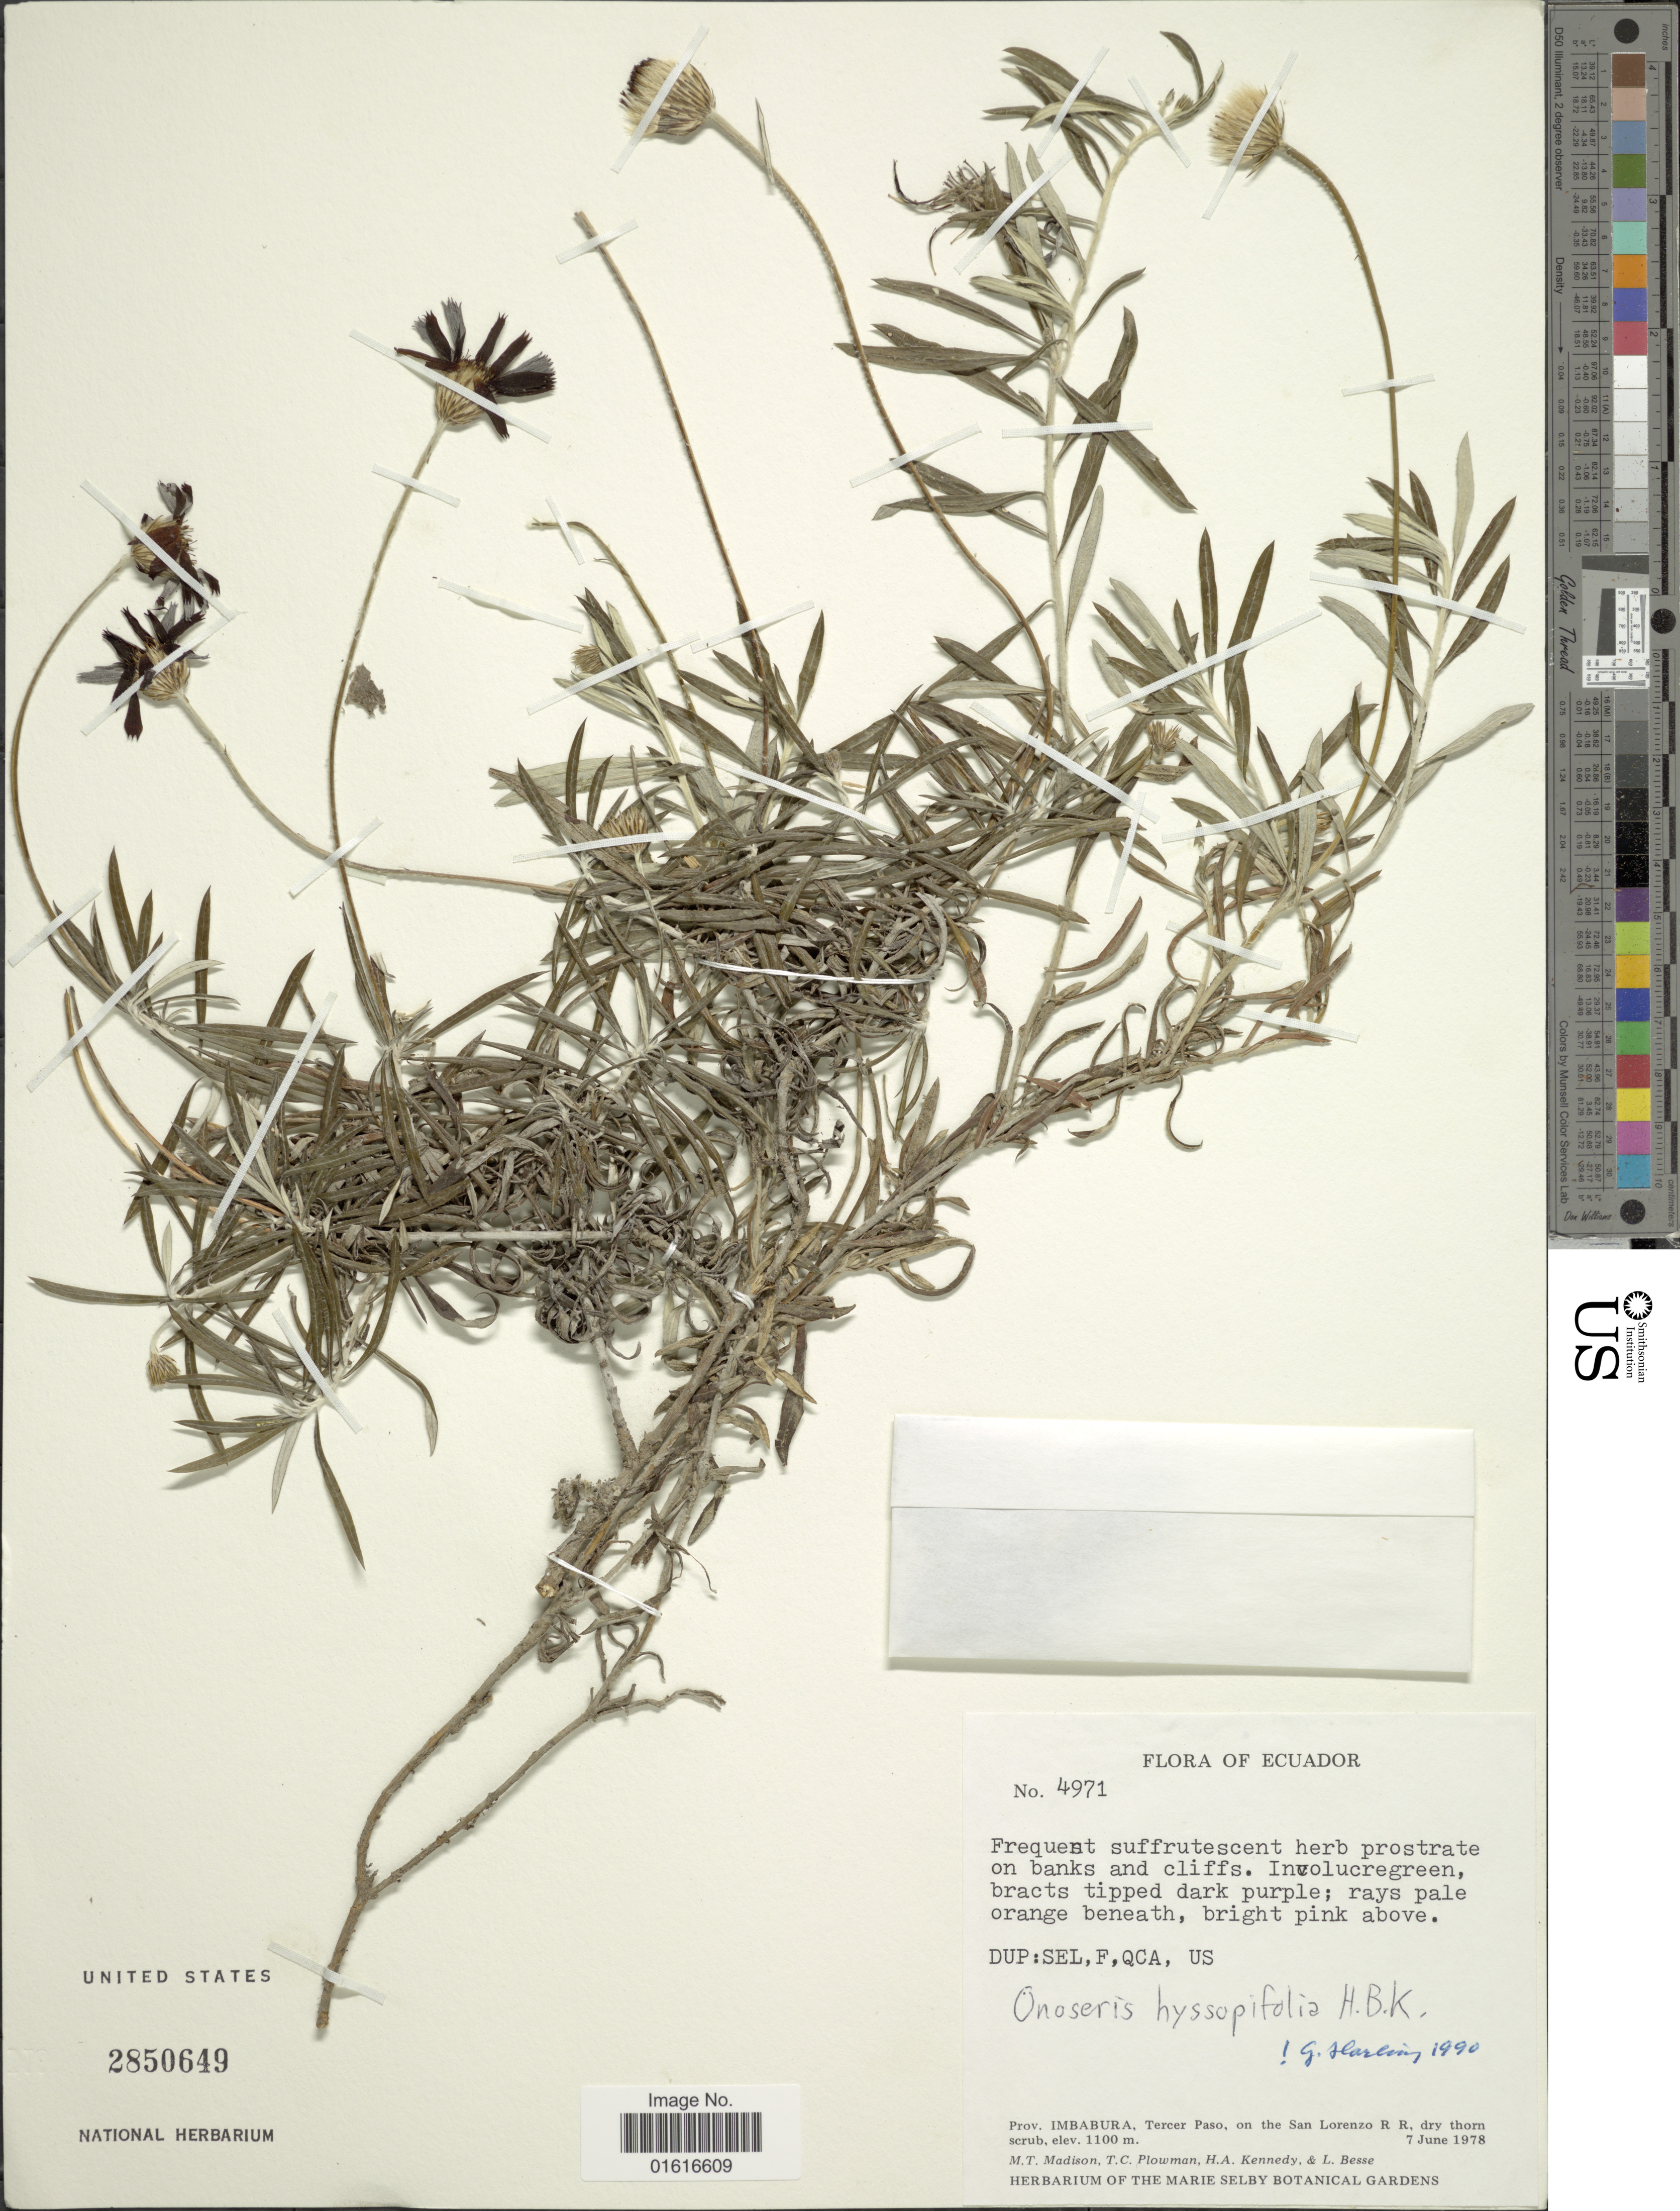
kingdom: Plantae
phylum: Tracheophyta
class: Magnoliopsida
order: Asterales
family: Asteraceae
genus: Onoseris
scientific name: Onoseris hyssopifolia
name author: Kunth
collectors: M. T. Madison, T. Plowman, H. Kennedy & L. Besse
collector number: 4971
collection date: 1978-06-07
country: Ecuador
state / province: Imbabura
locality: Tercer Paso, on the San Lorenzo R R, dry thorn scrub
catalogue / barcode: US 2850649